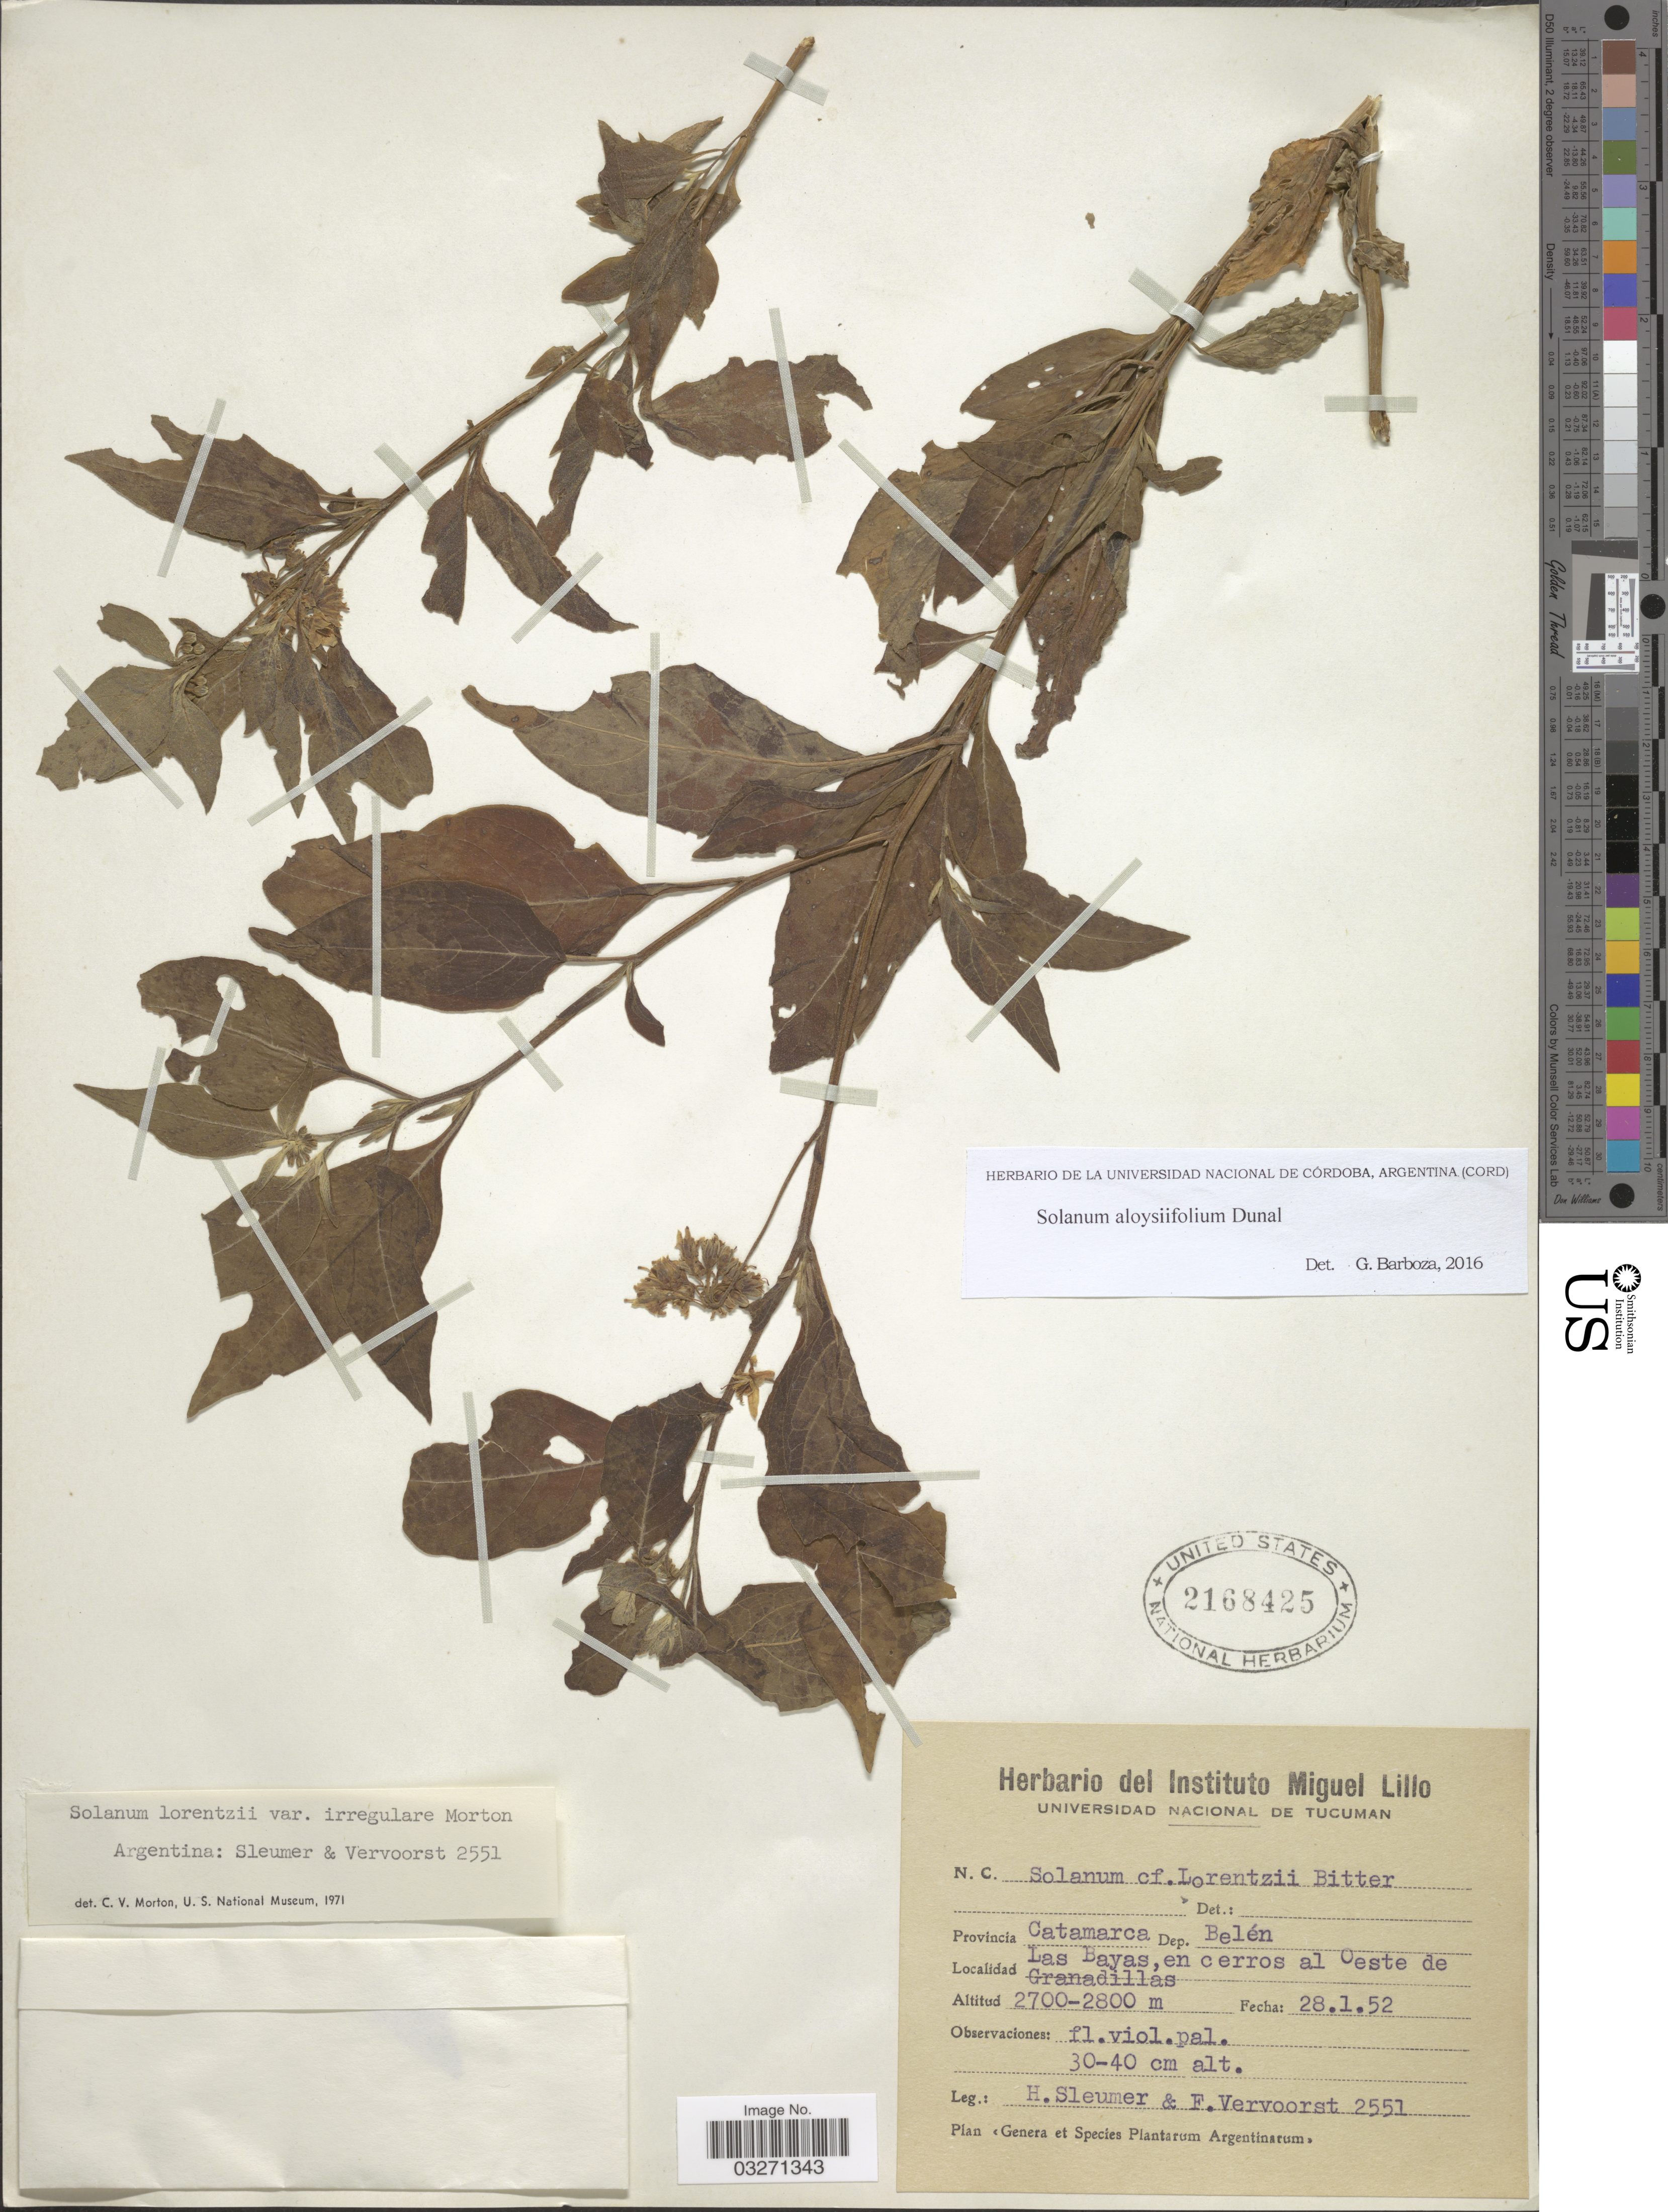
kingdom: Plantae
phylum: Tracheophyta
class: Magnoliopsida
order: Solanales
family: Solanaceae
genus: Solanum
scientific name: Solanum aloysiifolium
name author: Dunal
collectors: H. O. Sleumer & F. Vervoorst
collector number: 2551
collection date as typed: Transcribed d/m/y: 28/1/52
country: Argentina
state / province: Catamarca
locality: Dep. Belén. Las Bayas, en cerros al Oeste de Granadillas.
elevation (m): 2700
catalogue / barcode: US 2168425